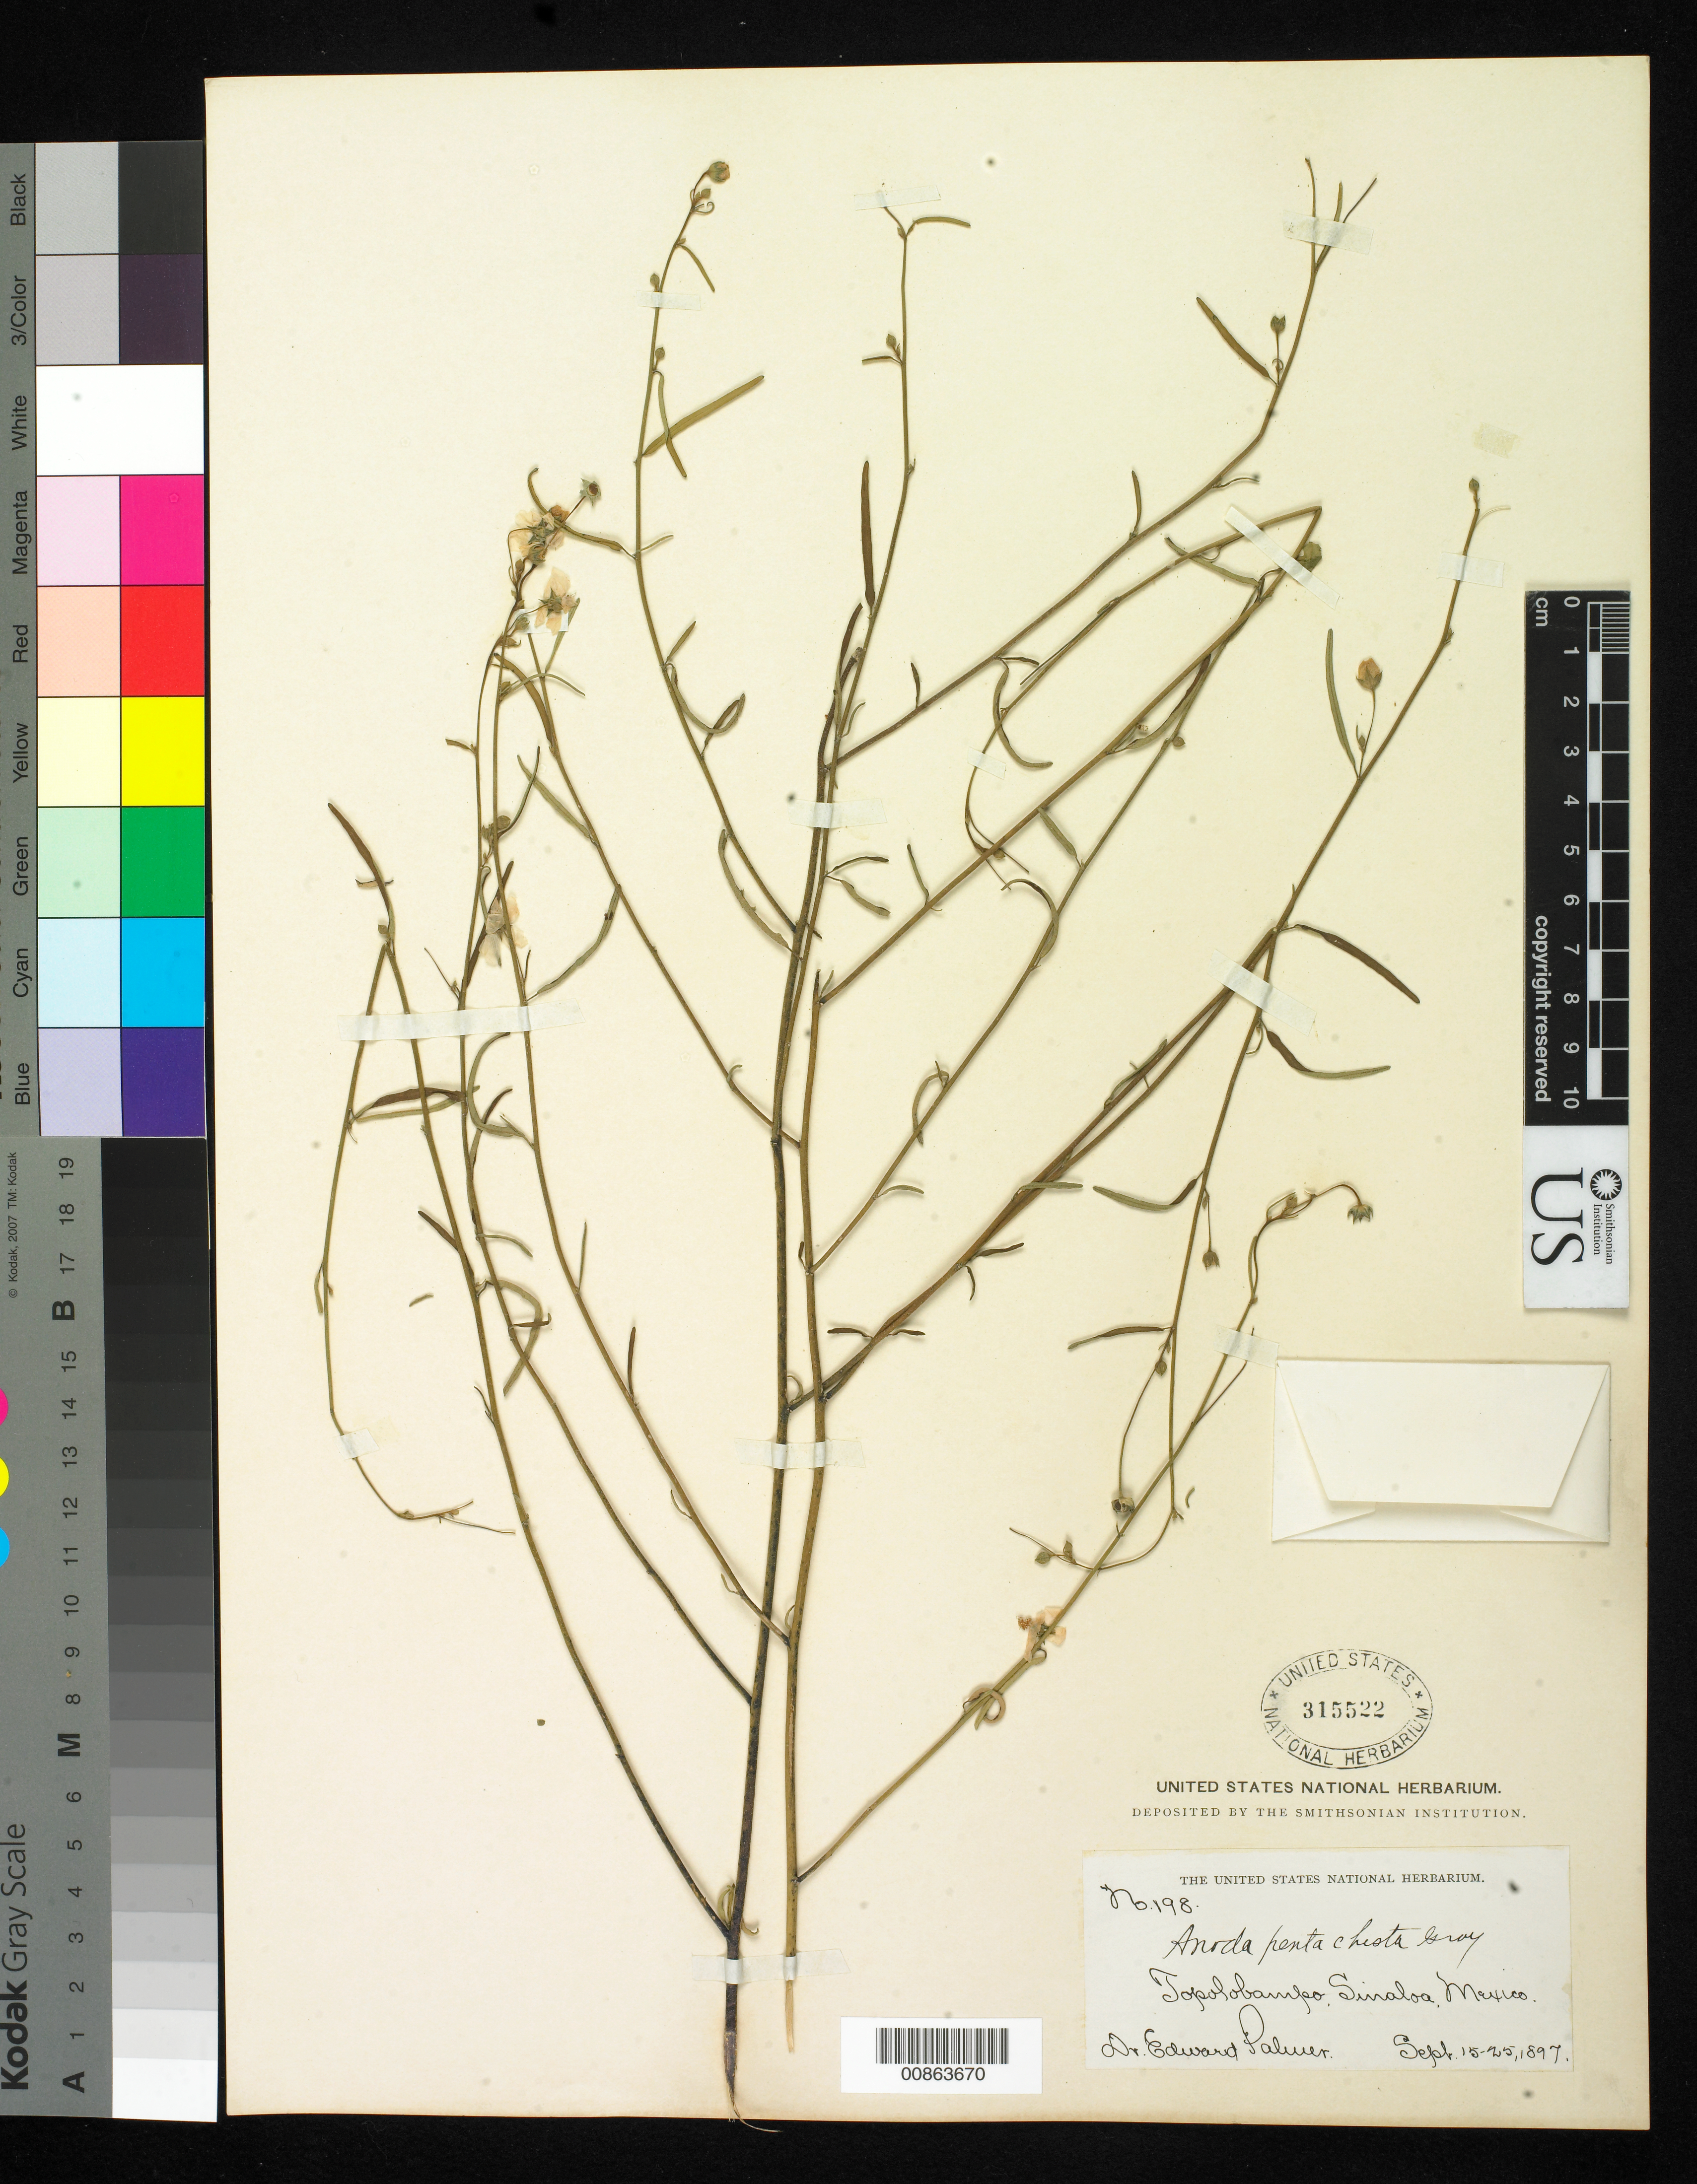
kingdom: Plantae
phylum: Tracheophyta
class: Magnoliopsida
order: Malvales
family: Malvaceae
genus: Anoda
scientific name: Anoda pentaschista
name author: A. Gray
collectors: E. Palmer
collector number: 198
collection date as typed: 15 Sep 1897 to 25 Sep 1897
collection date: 1897-09-15/1897-09-25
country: Mexico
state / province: Sinaloa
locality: Topolobampo, Sinaloa.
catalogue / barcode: US 315522